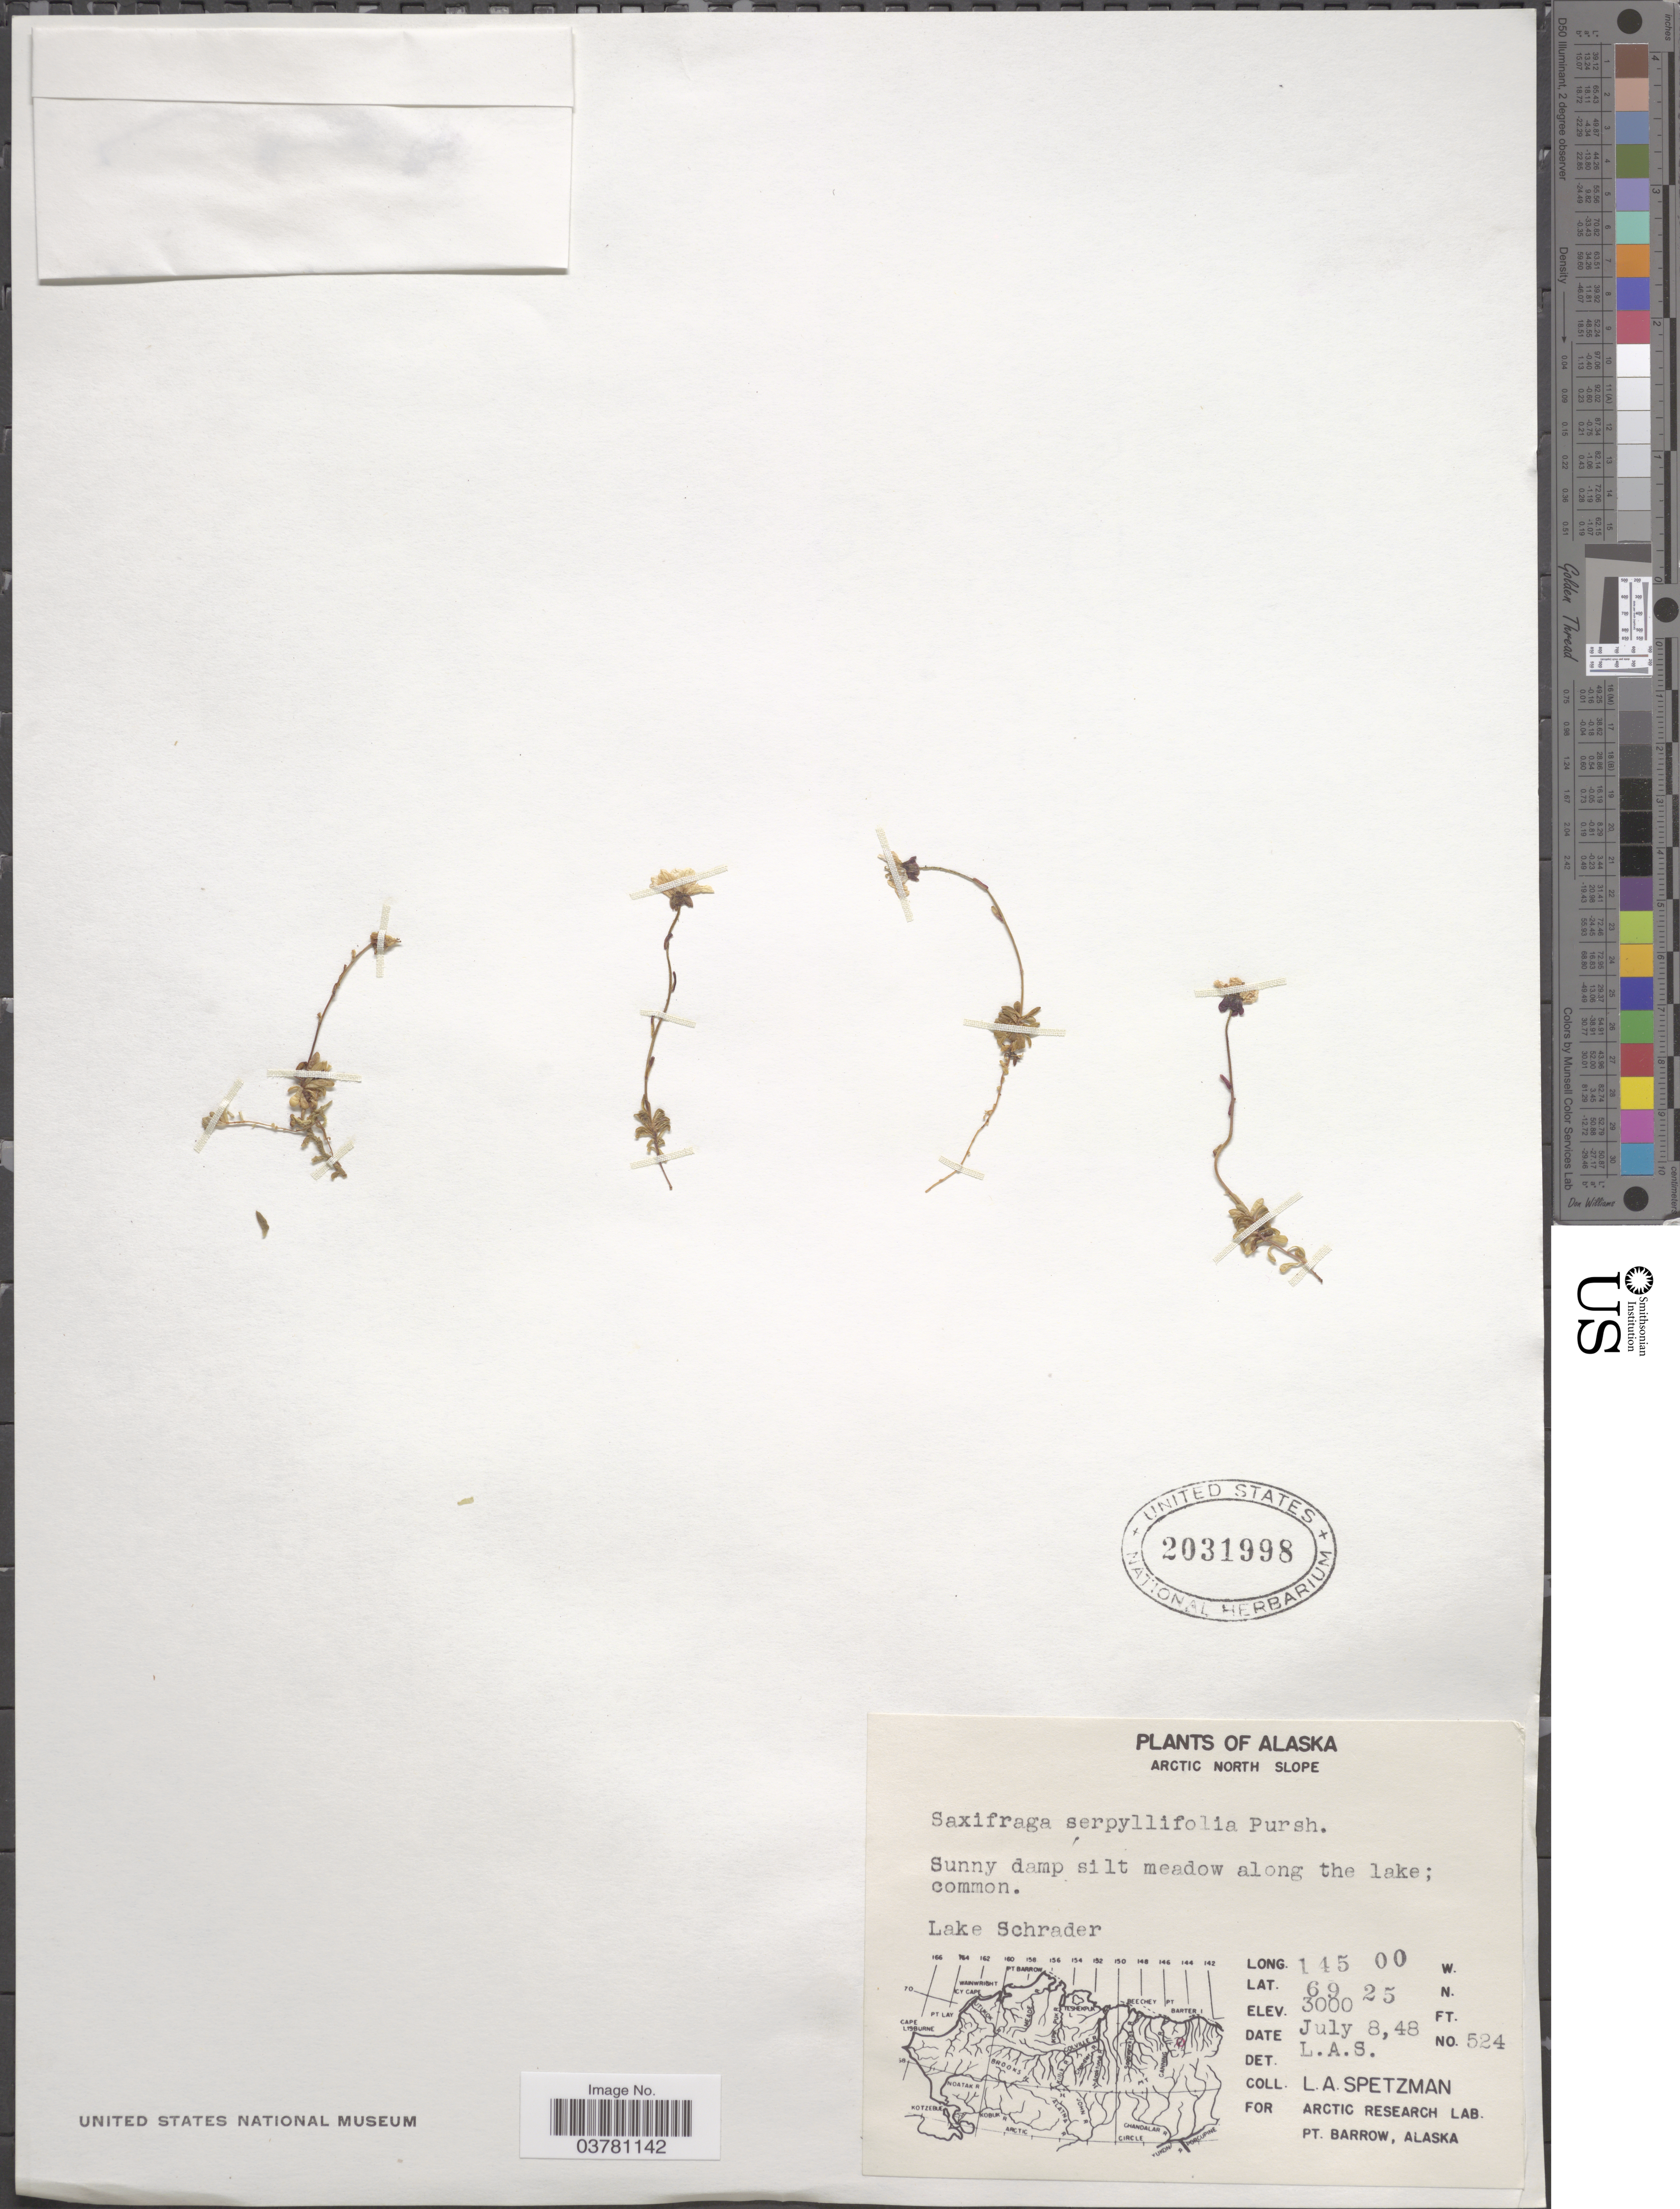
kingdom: Plantae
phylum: Tracheophyta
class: Magnoliopsida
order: Saxifragales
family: Saxifragaceae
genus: Saxifraga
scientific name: Saxifraga serpyllifolia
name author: Pursh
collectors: L. Spetzman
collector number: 524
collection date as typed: Transcribed d/m/y: 8/7/48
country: United States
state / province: Alaska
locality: Arctic North Slope. Sunny damp silt meadow along the lake. Lake Schrader.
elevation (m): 914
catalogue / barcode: US 2031998